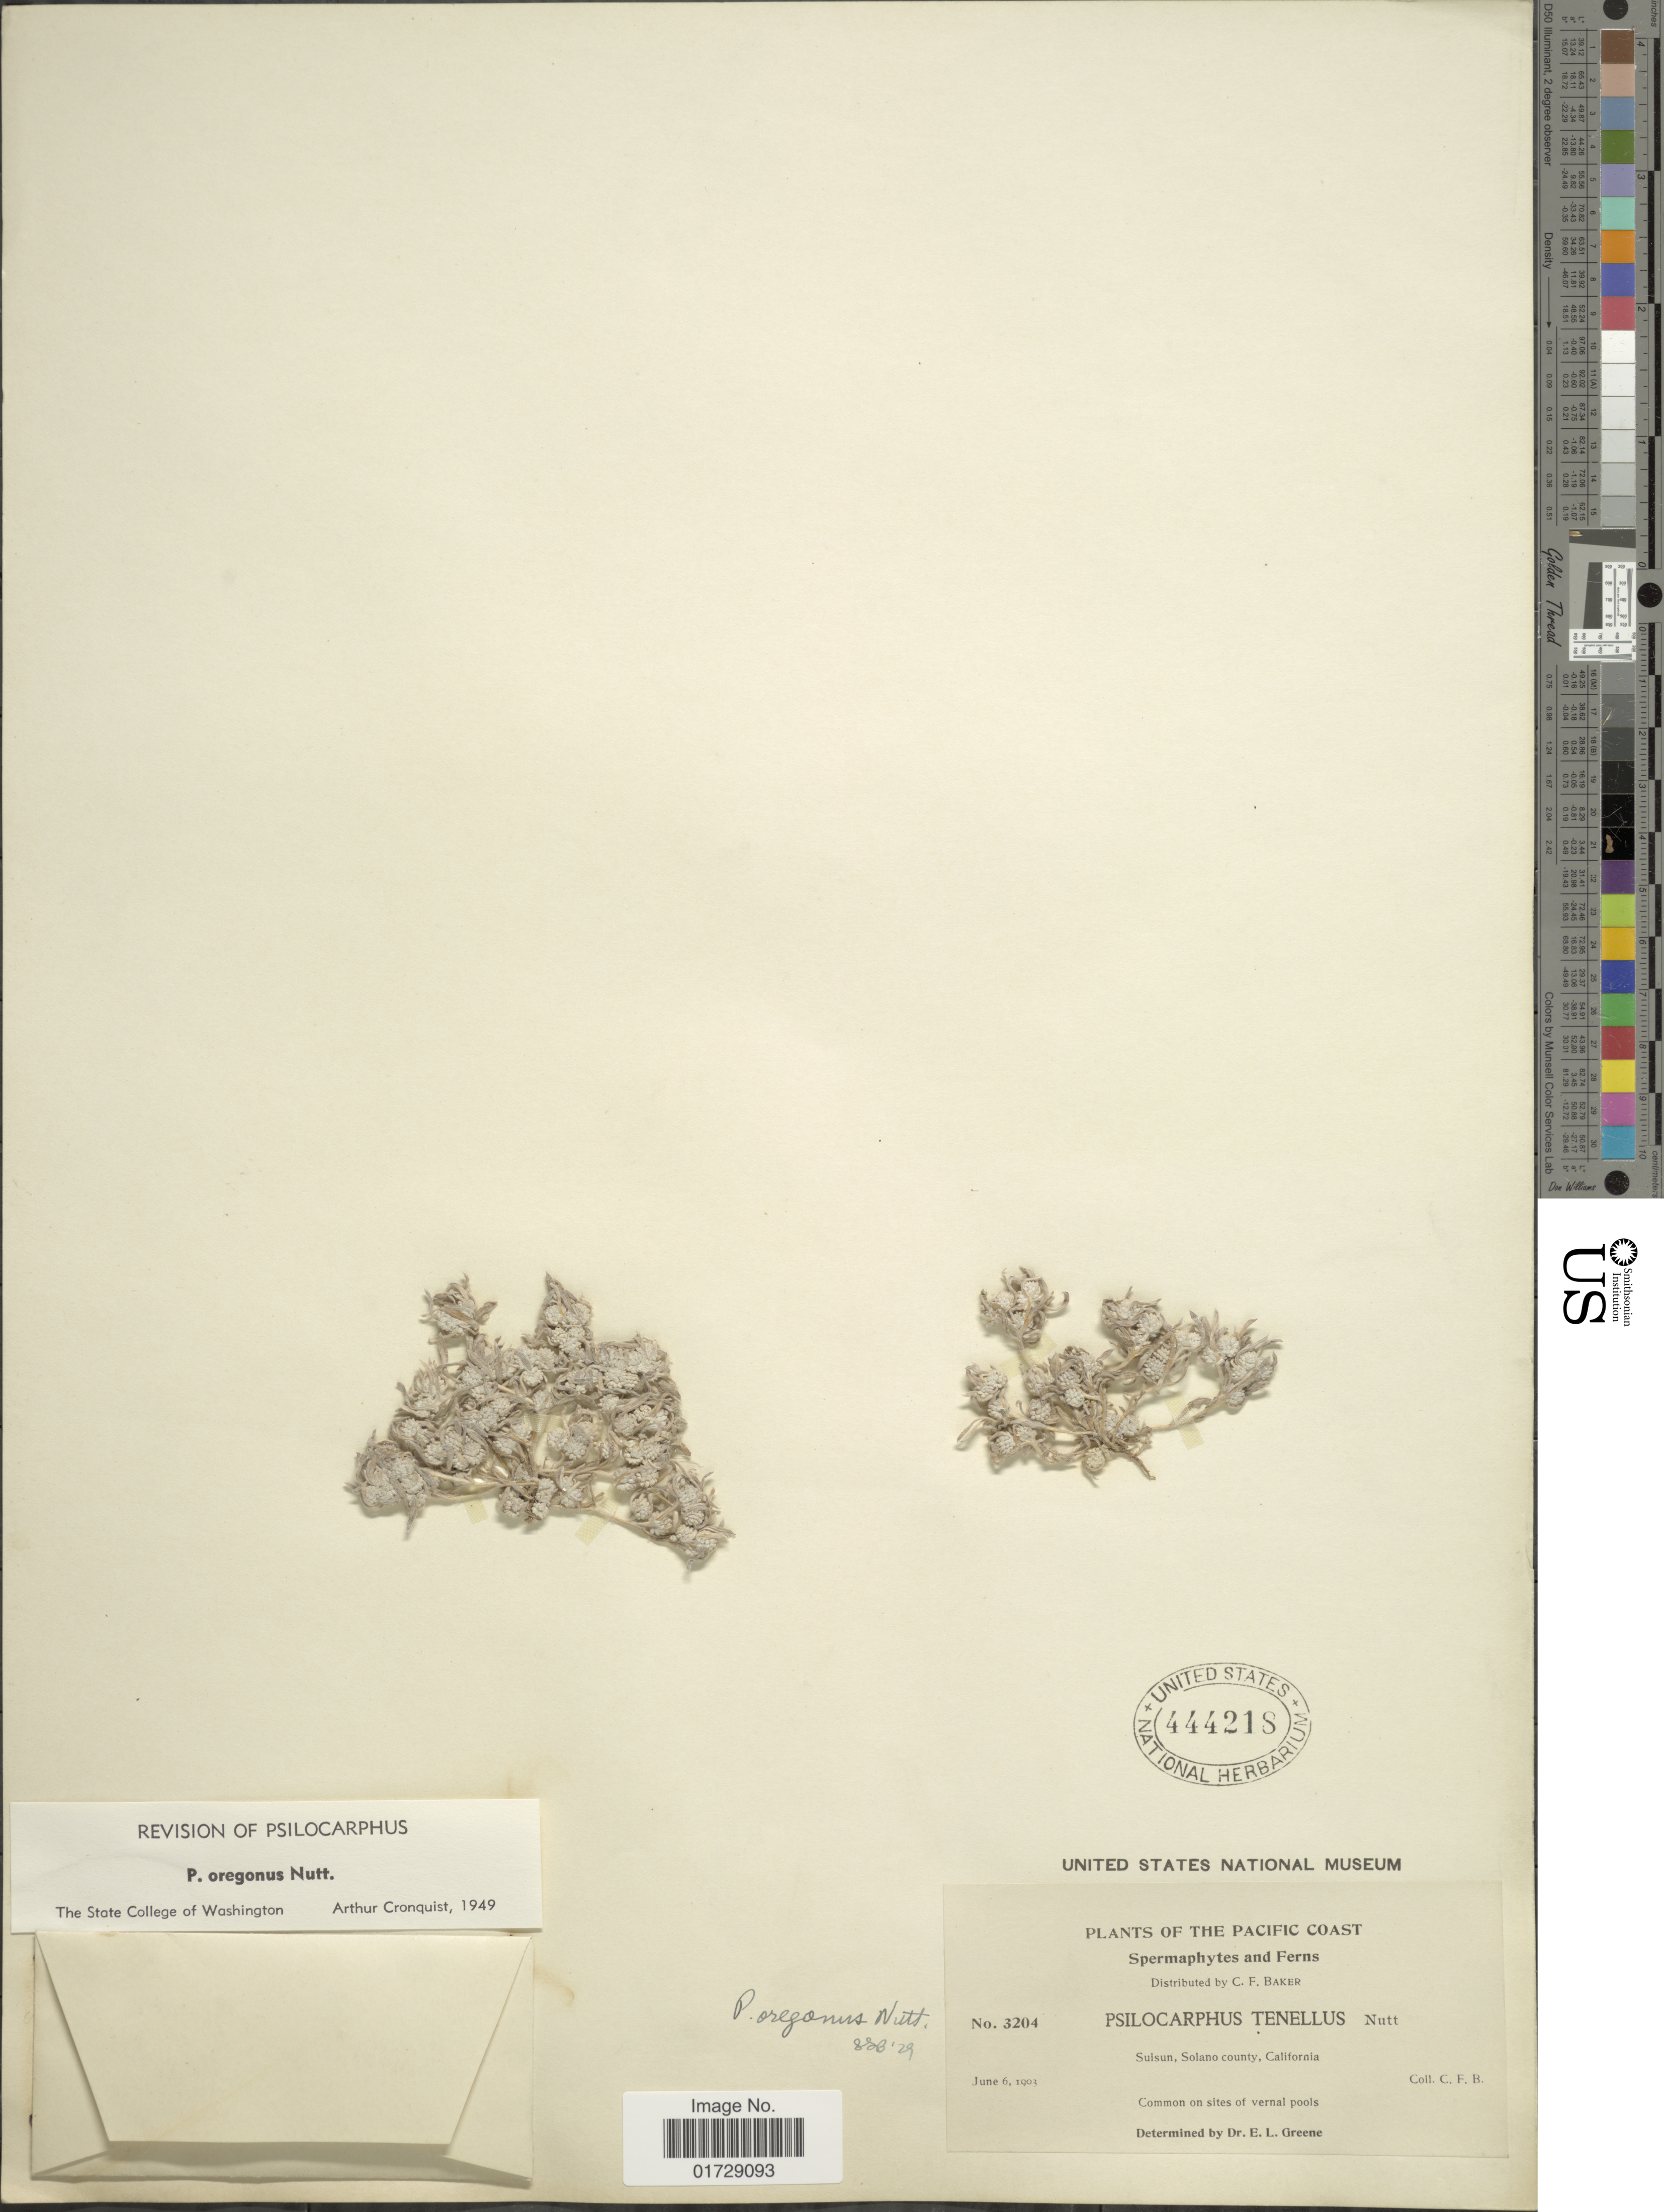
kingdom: Plantae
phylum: Tracheophyta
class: Magnoliopsida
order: Asterales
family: Asteraceae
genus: Psilocarphus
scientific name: Psilocarphus oregonus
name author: Nutt.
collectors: C. F. Baker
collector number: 3204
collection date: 1903-06-06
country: United States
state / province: California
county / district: Solano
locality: Suisun, Solano county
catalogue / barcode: US 444218